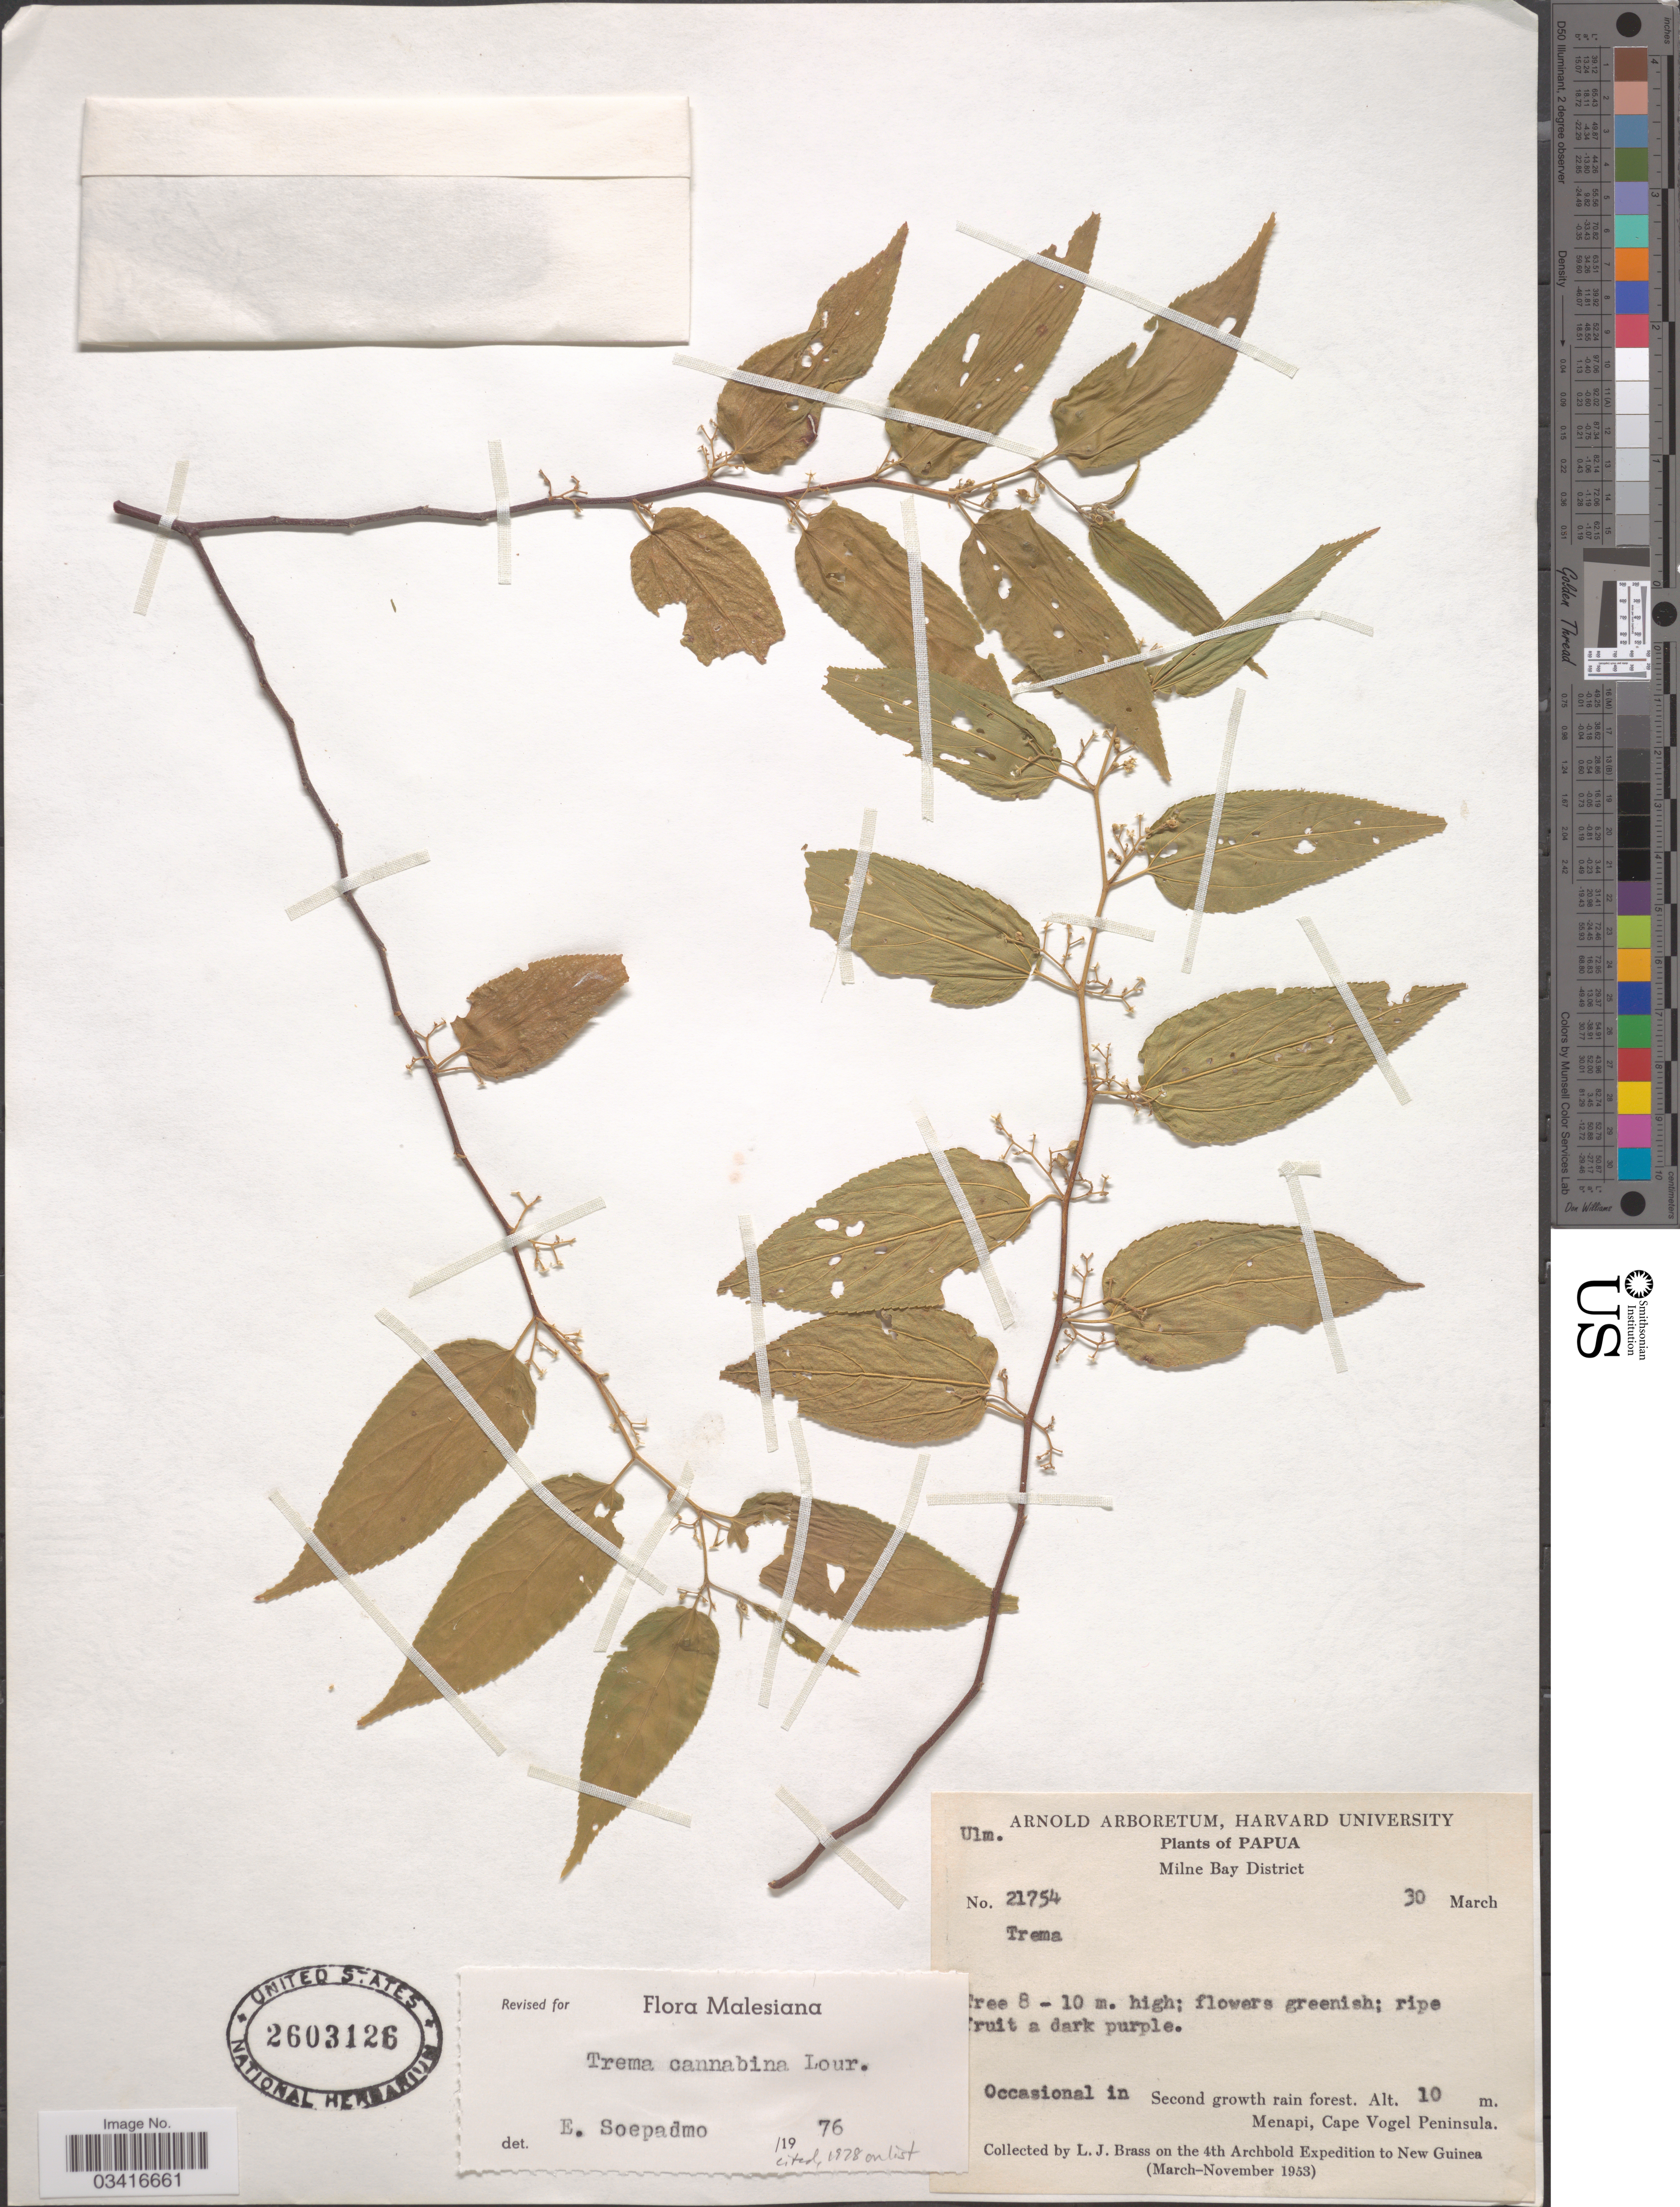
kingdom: Plantae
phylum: Tracheophyta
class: Magnoliopsida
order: Rosales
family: Cannabaceae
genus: Trema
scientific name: Trema cannabina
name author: Lour.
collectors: L. J. Brass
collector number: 21754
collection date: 1953-03-30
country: Papua New Guinea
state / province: Milne Bay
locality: Papua. Milne Bay District. Menapi, Cape Vogel Peninsula.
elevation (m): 10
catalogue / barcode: US 2603126